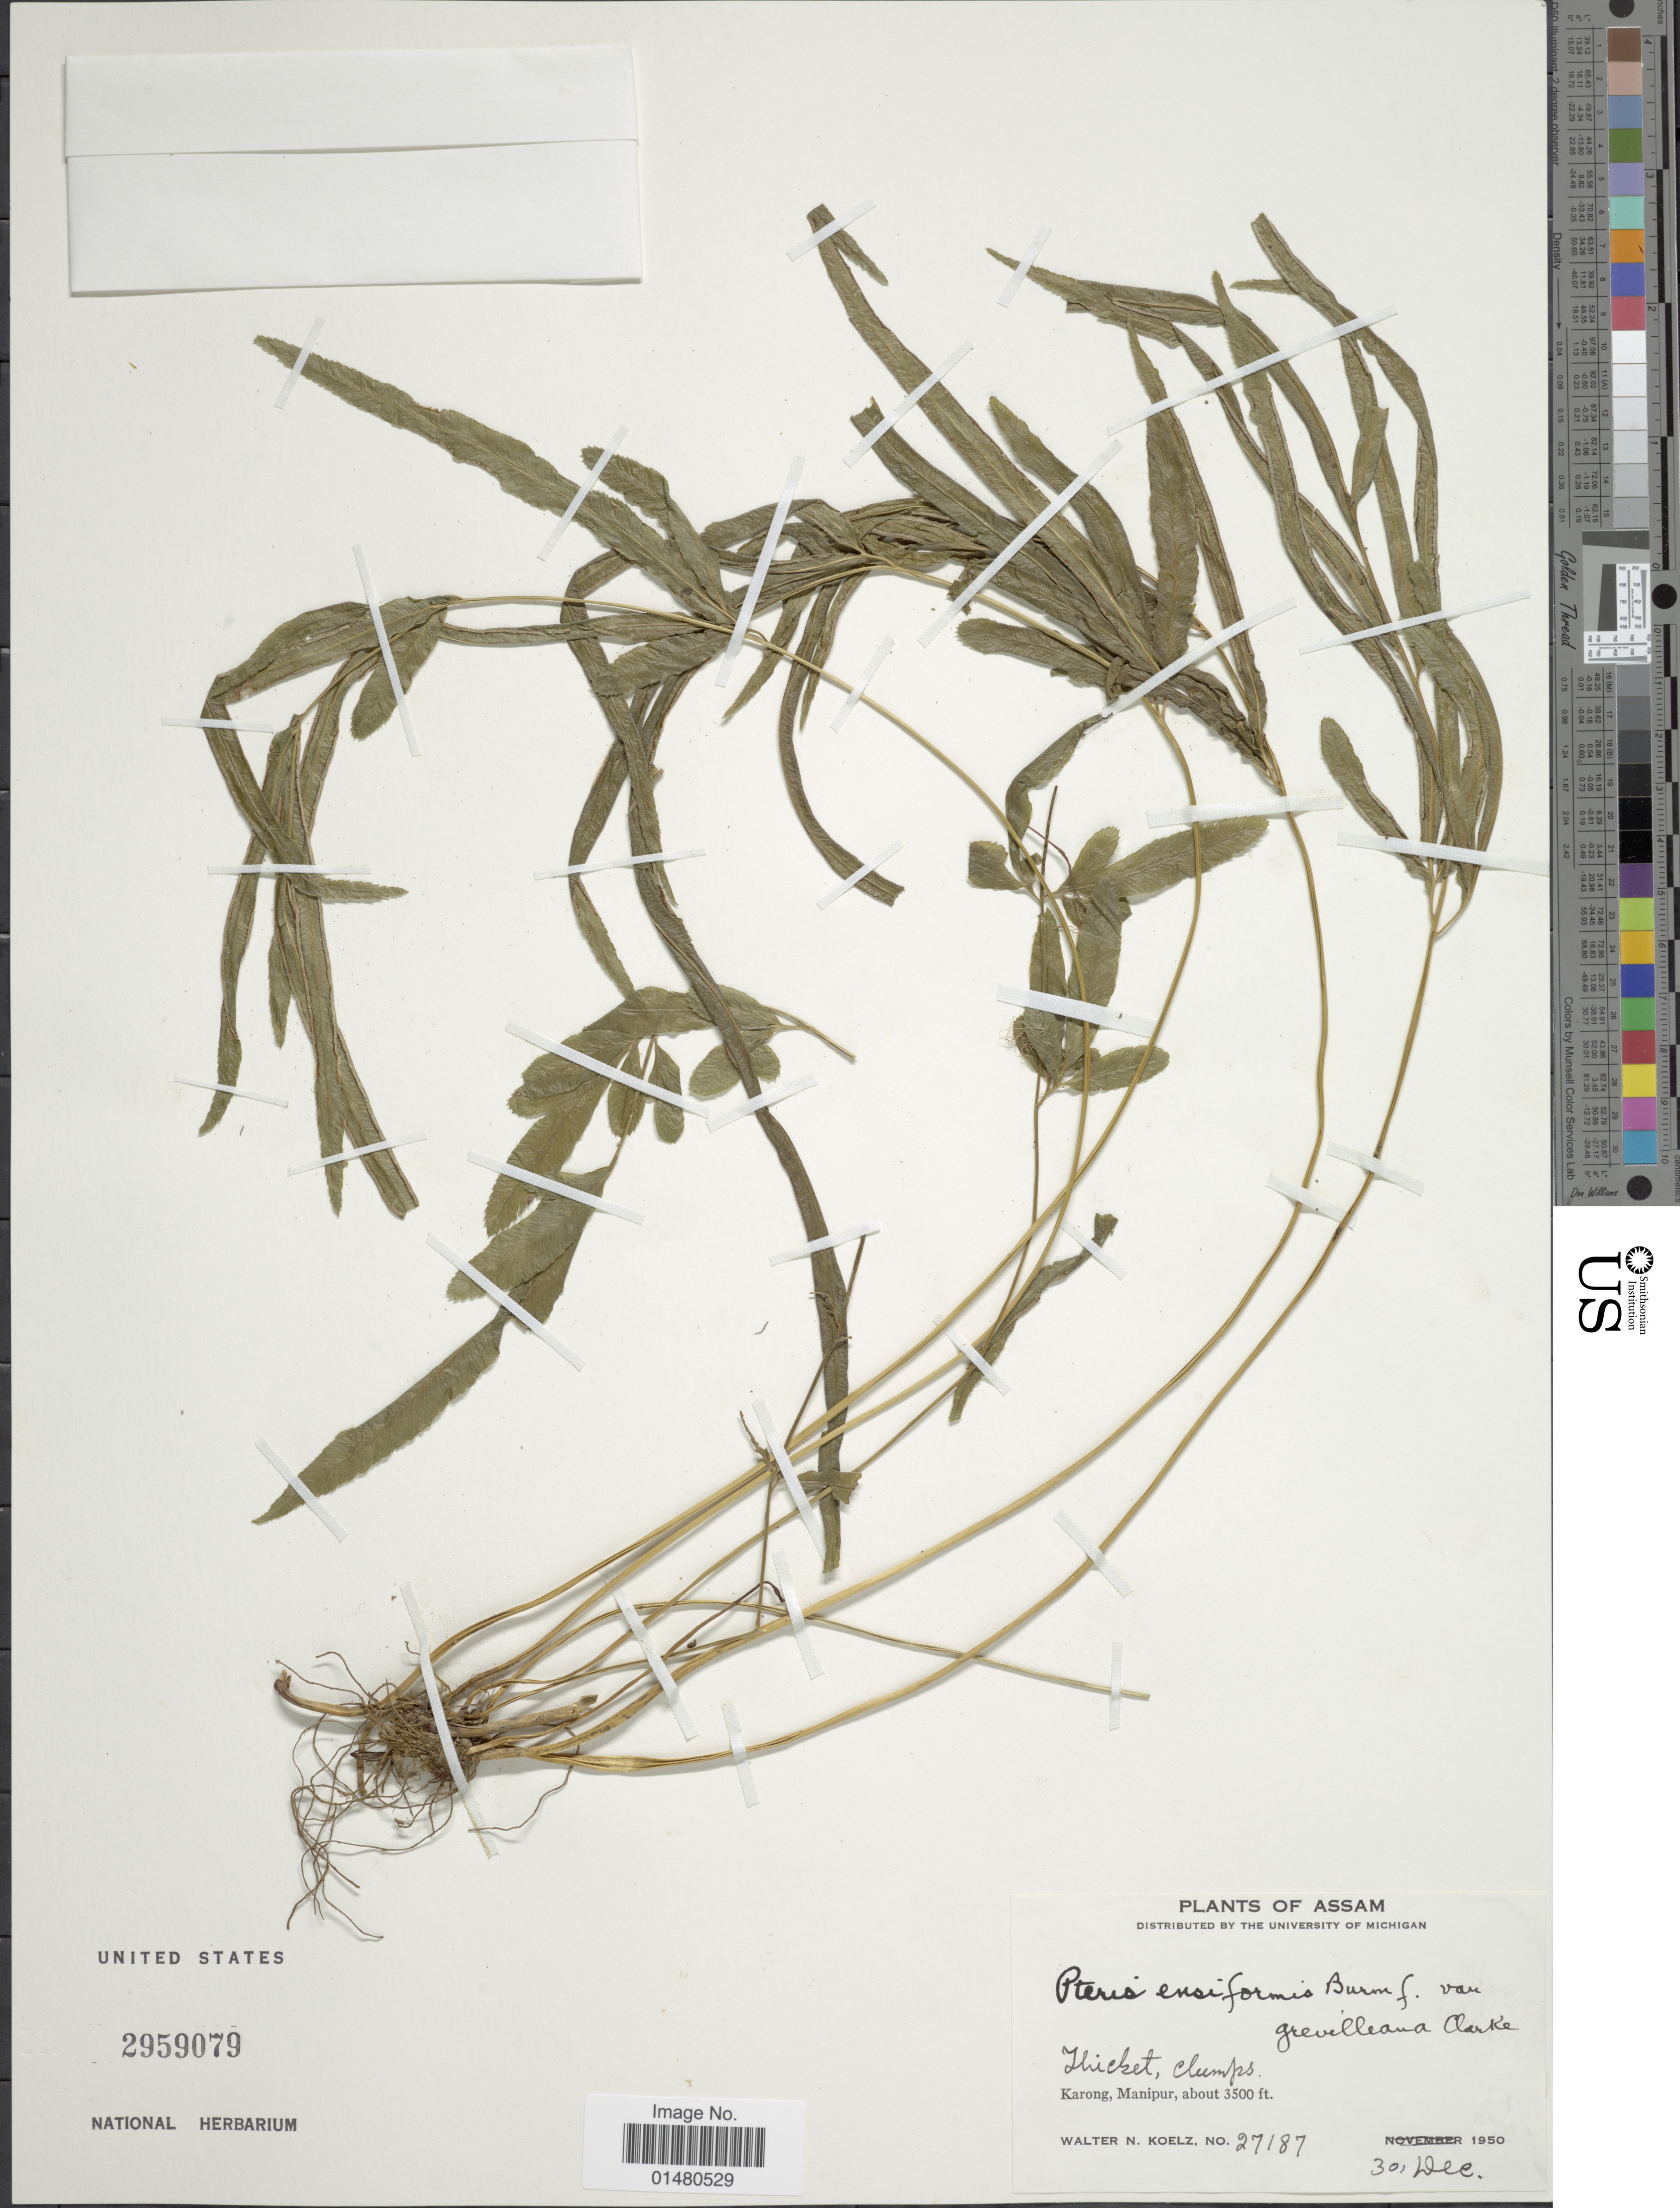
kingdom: Plantae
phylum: Tracheophyta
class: Polypodiopsida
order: Polypodiales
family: Pteridaceae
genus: Pteris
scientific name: Pteris ensiformis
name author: Burm. f.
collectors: W. N. Koelz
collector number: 27187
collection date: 1950-12-30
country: India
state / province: Manipur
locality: Karong, Manipur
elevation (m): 1067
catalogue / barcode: US 2959079